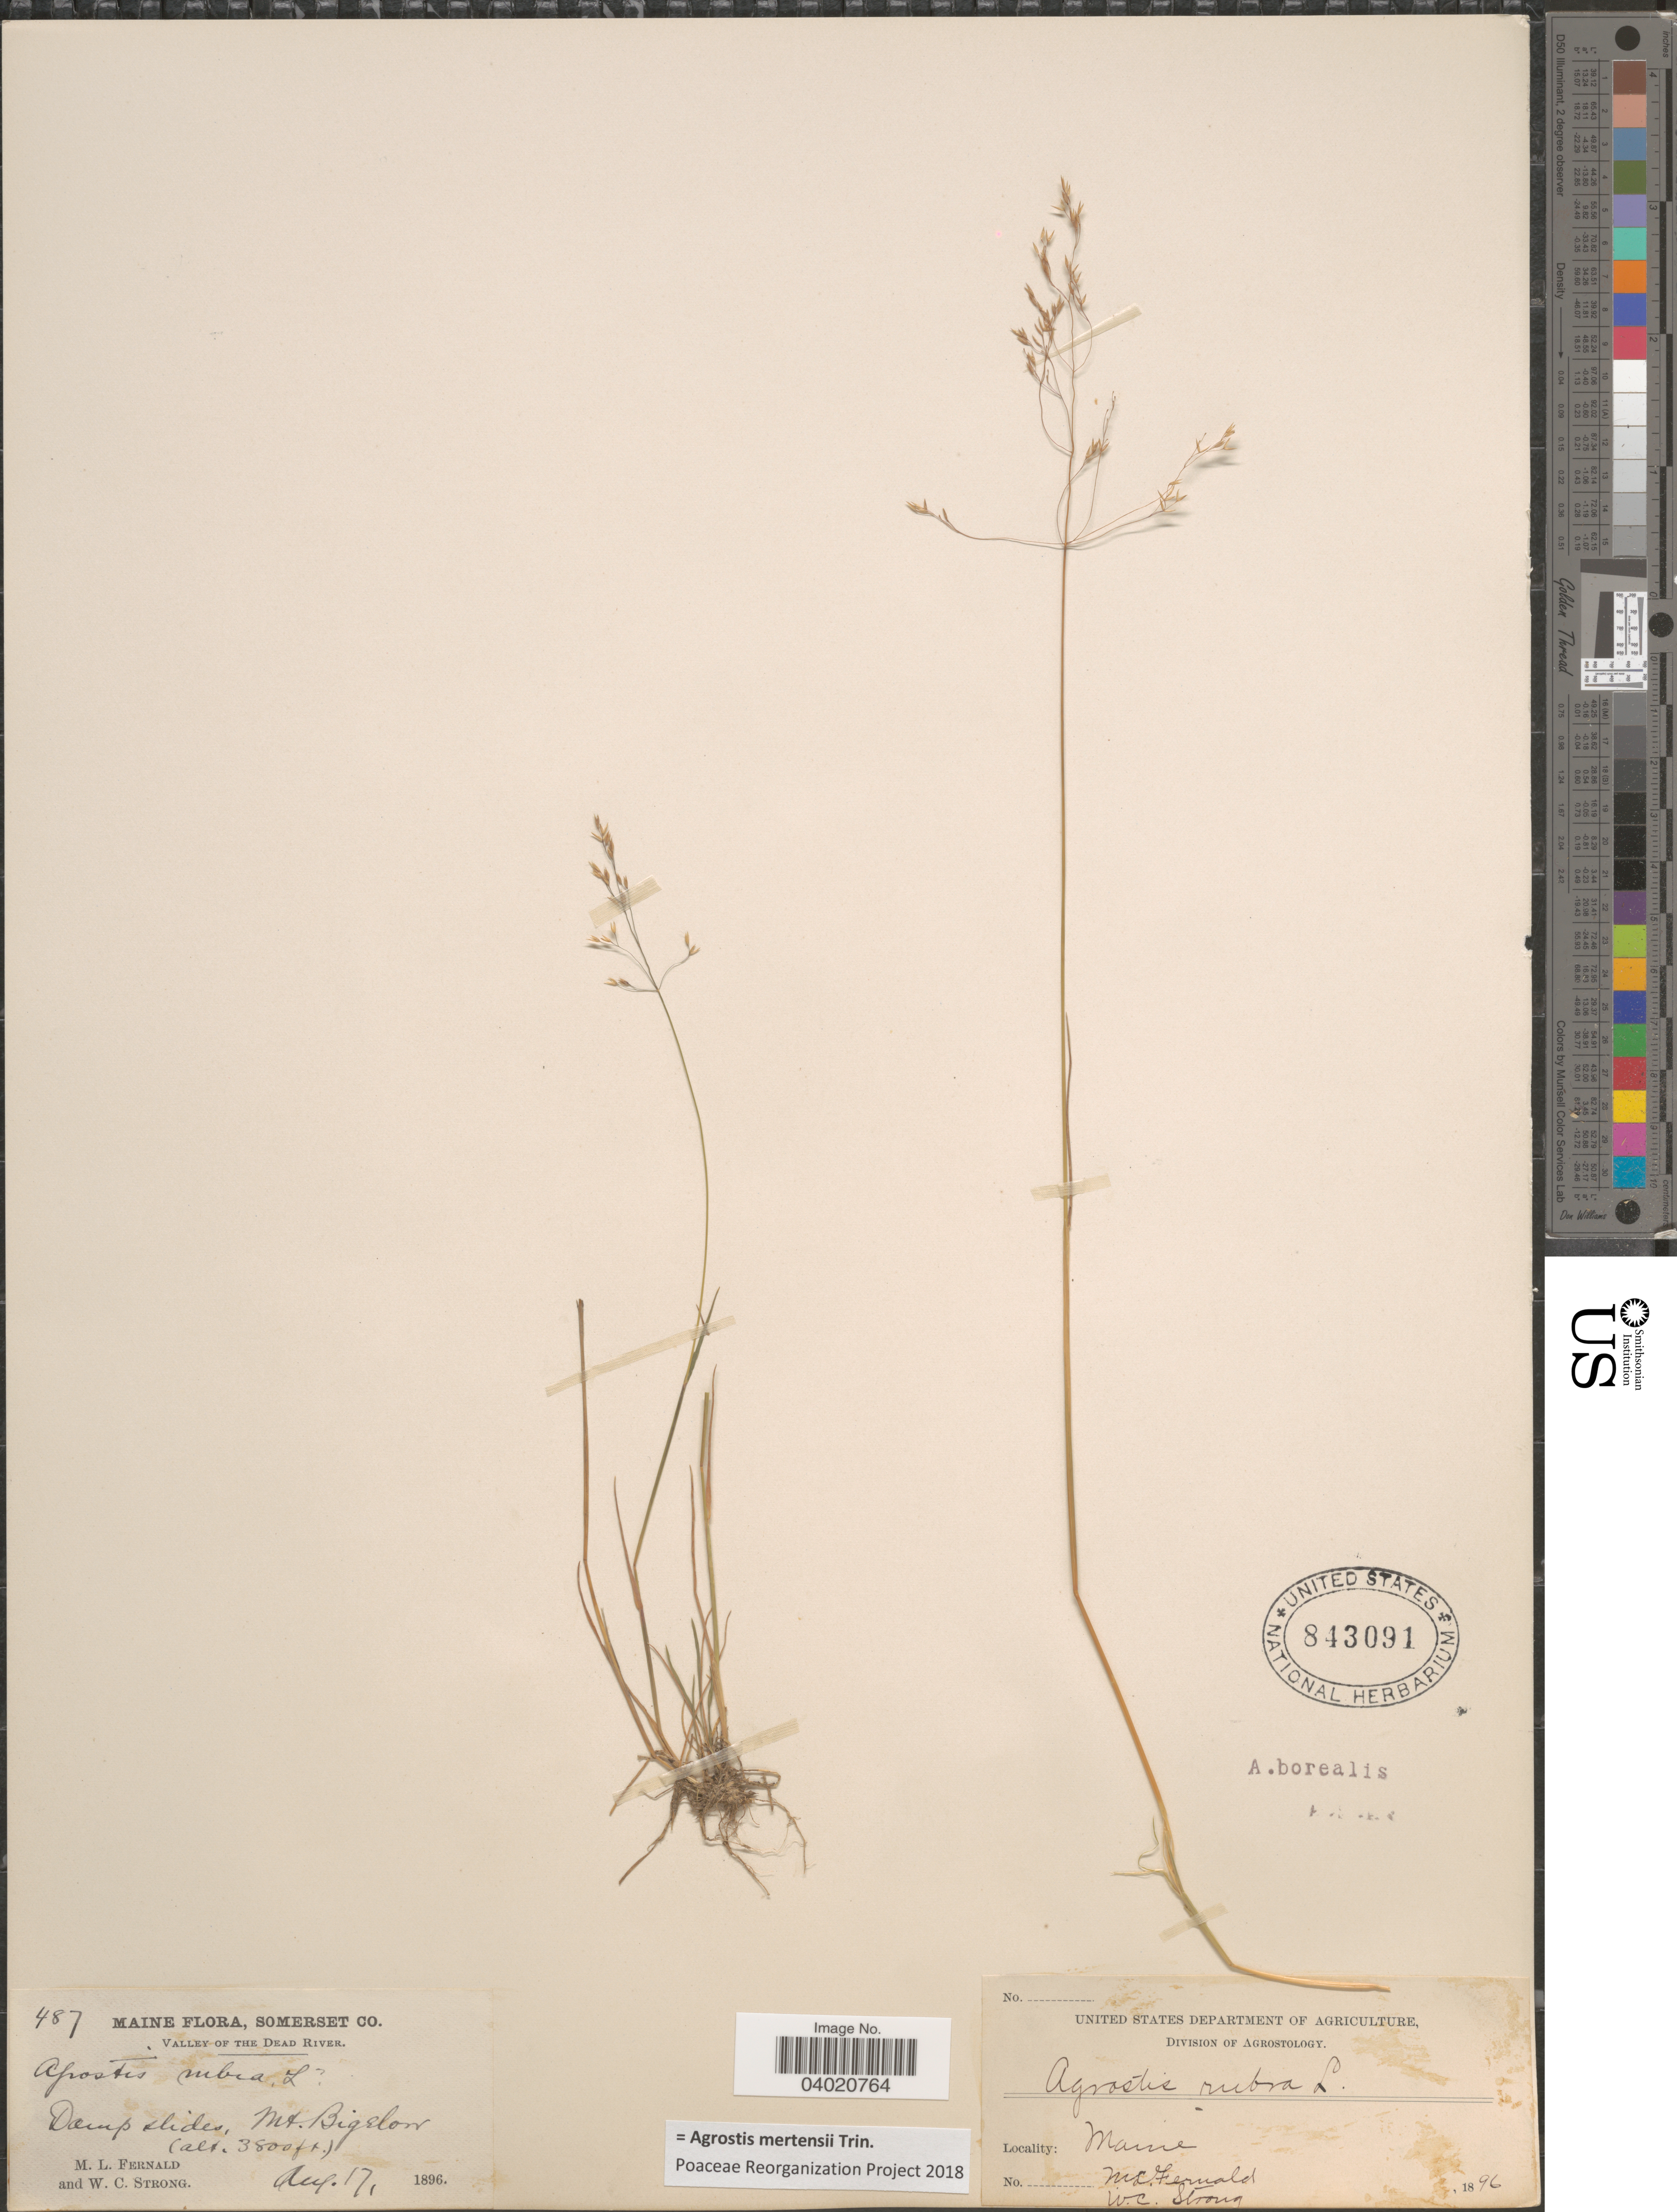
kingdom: Plantae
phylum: Tracheophyta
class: Liliopsida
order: Poales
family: Poaceae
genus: Agrostis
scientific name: Agrostis mertensii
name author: Trin.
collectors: M. L. Fernald & W. C. Strong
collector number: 487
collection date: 1896-08-17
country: United States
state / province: Maine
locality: Somerset Co. Valley of the Dead River. Damp slides, Mt. Bigelow.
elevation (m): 1158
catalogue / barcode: US 843091